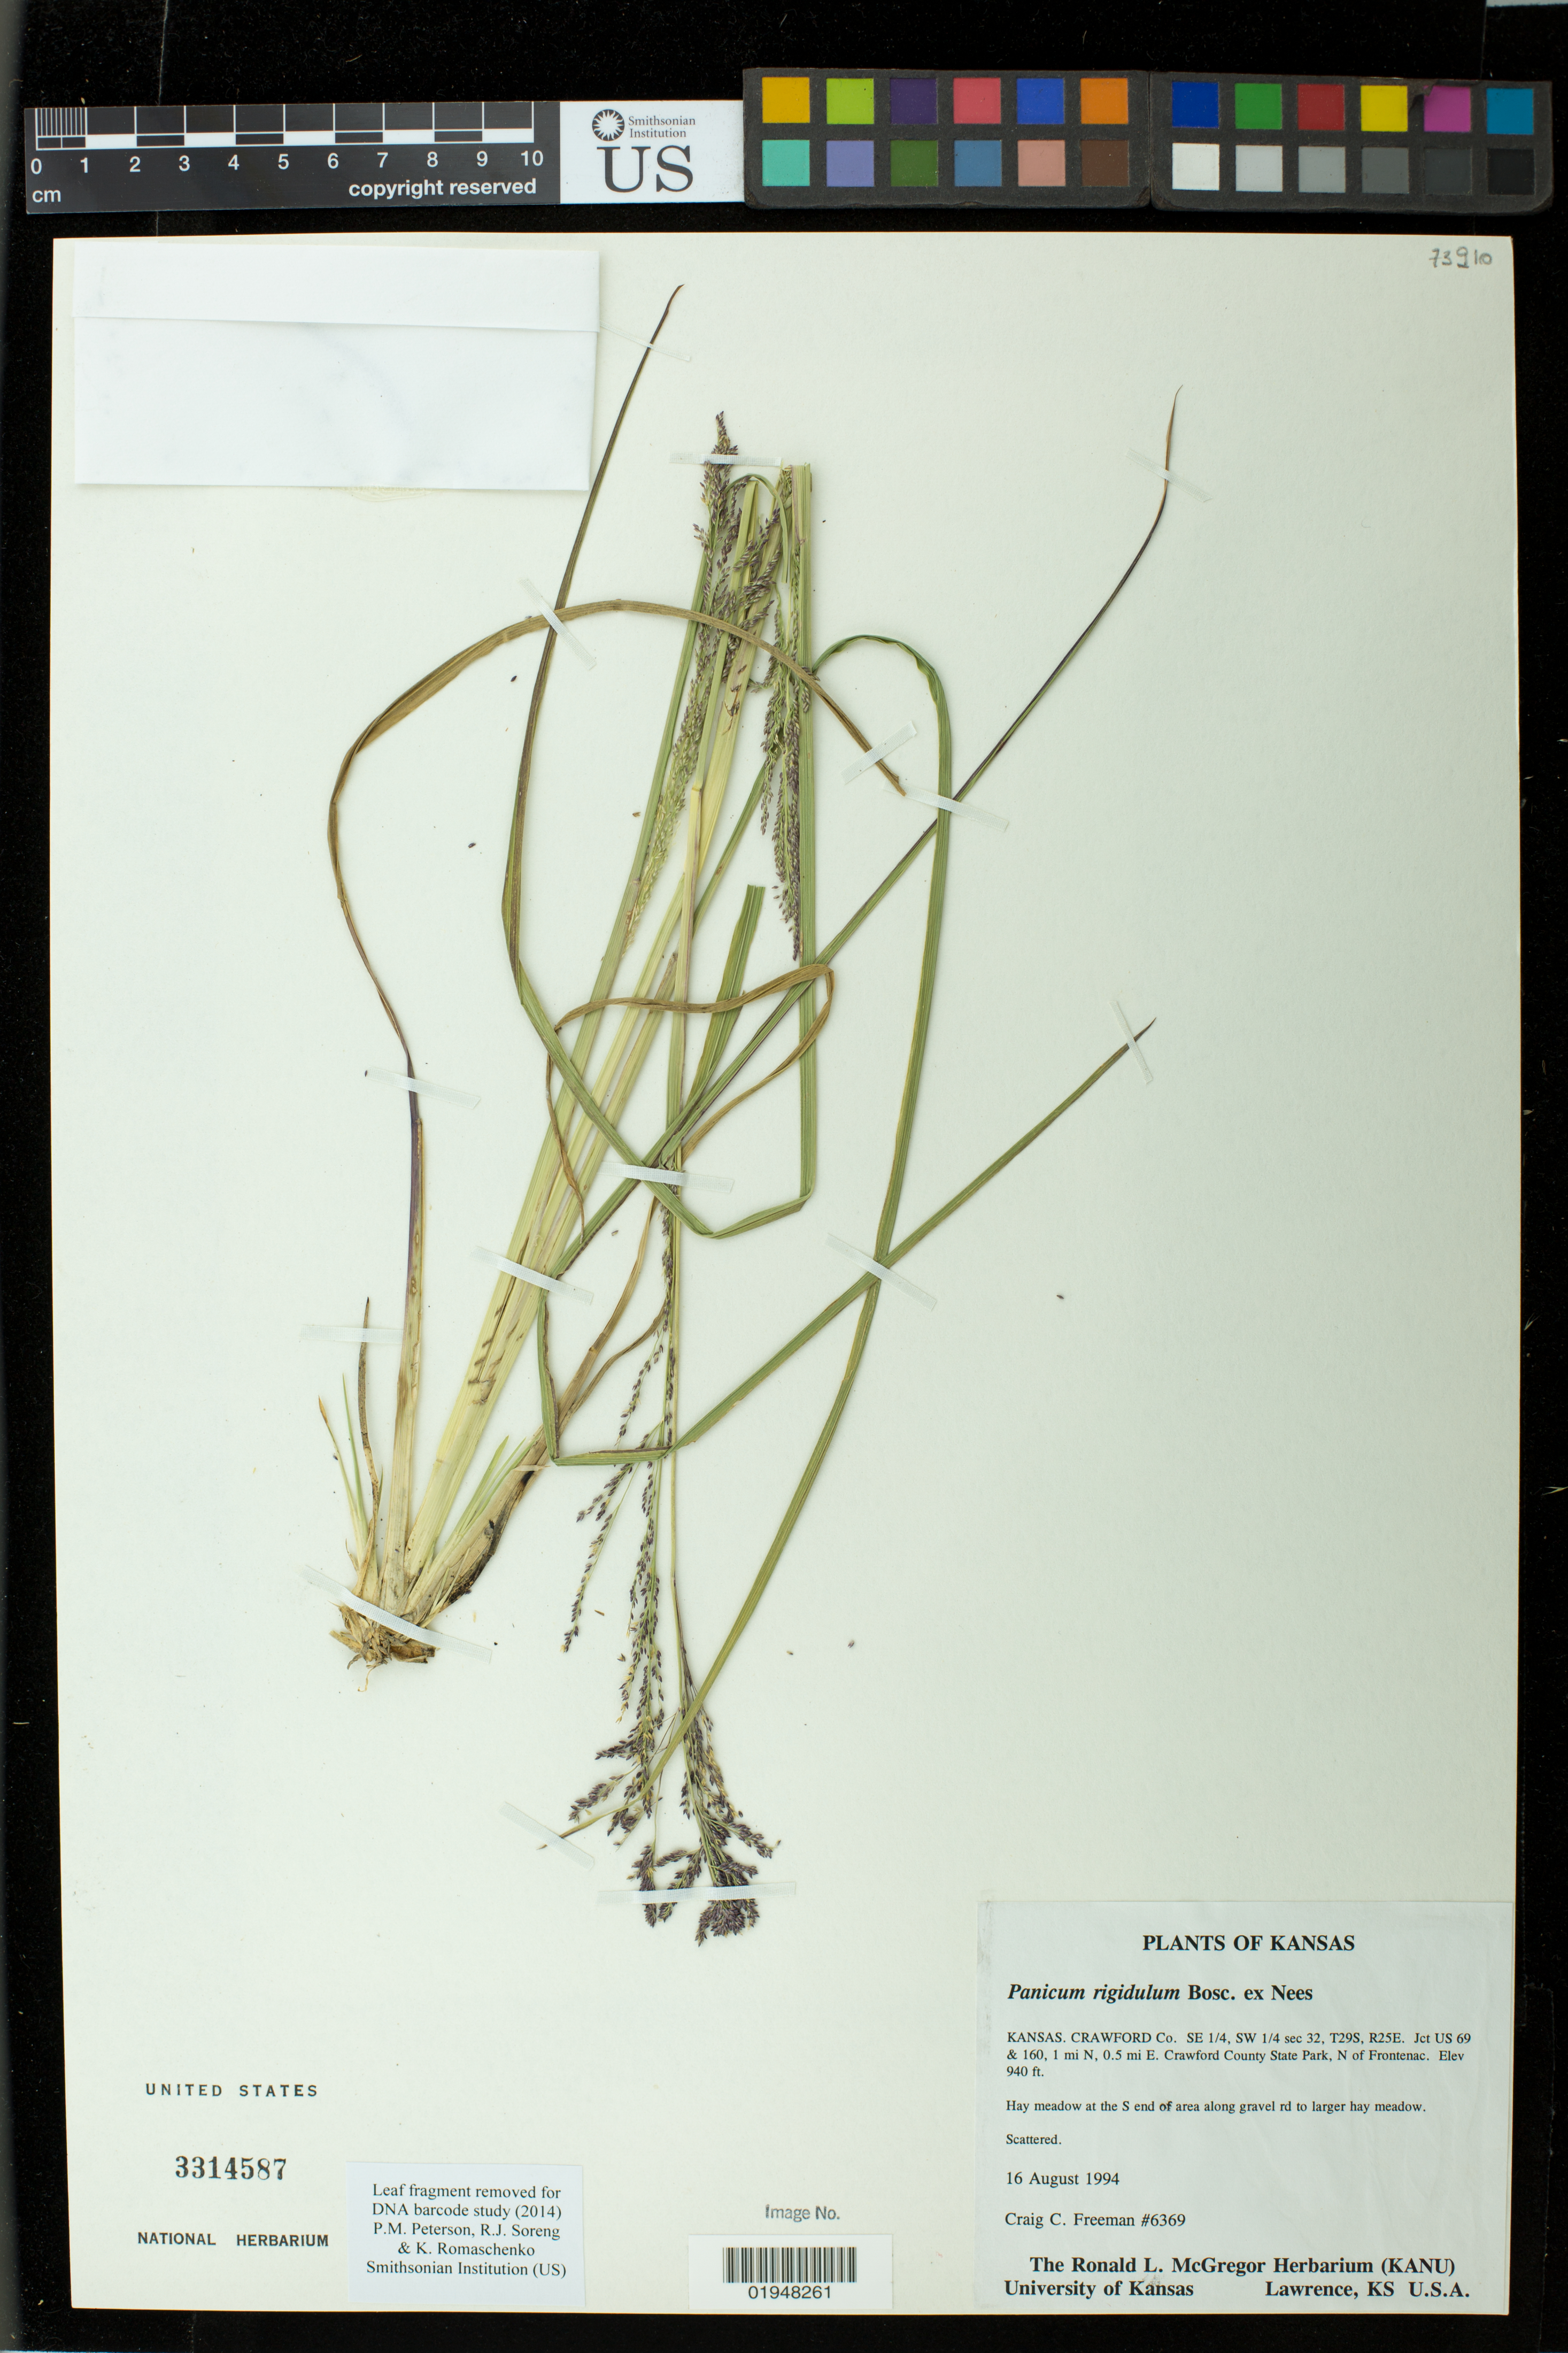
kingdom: Plantae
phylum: Tracheophyta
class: Liliopsida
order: Poales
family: Poaceae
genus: Panicum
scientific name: Panicum rigidulum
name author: Bosc ex Nees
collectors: C. C. Freeman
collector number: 6369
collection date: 1994-08-16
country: United States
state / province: Kansas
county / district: Crawford County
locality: SE 1/4, SW 1/4 sec 32, T29S, R25E. Jct US 69 & 160, 1 mi N, 0.5 mi E. Crawford County State Park, N of Frontenac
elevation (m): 287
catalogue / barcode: US 3314587